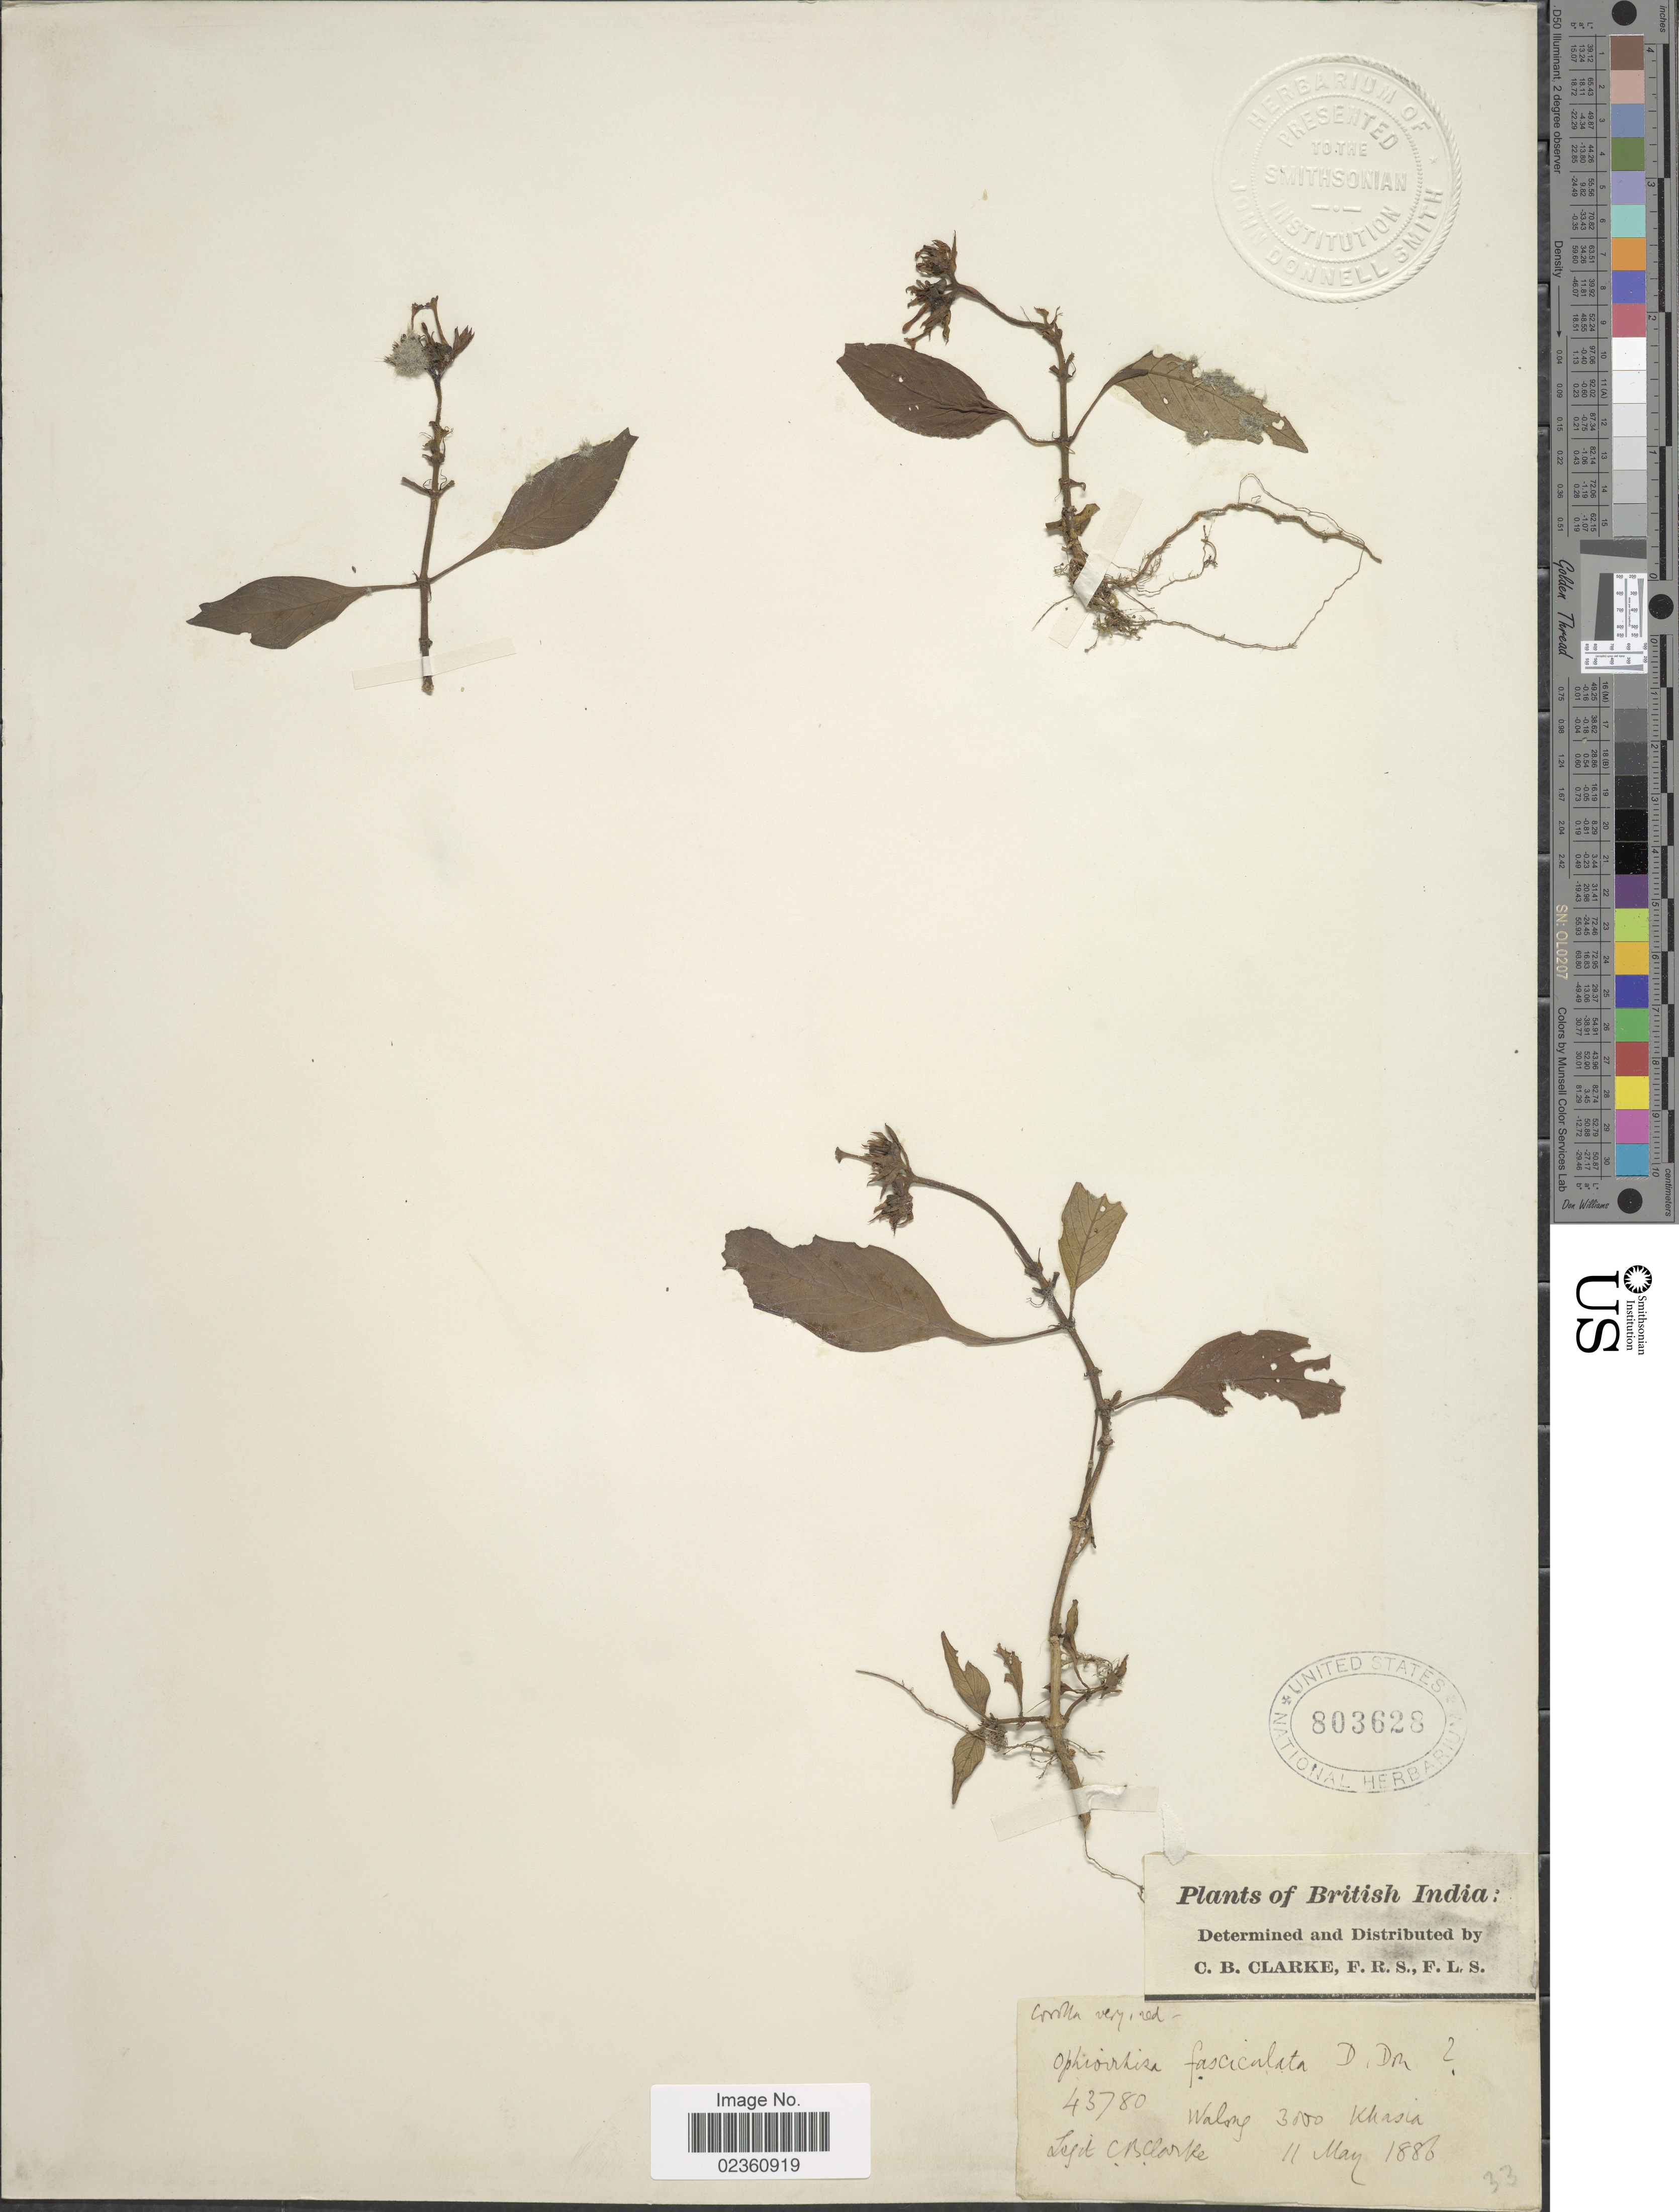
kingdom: Plantae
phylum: Tracheophyta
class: Magnoliopsida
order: Gentianales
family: Rubiaceae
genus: Ophiorrhiza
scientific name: Ophiorrhiza fasciculata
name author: D. Don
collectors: C. B. Clarke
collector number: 43780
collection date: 1886-05-11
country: India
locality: British India, Walong, Khasia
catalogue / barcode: US 803628